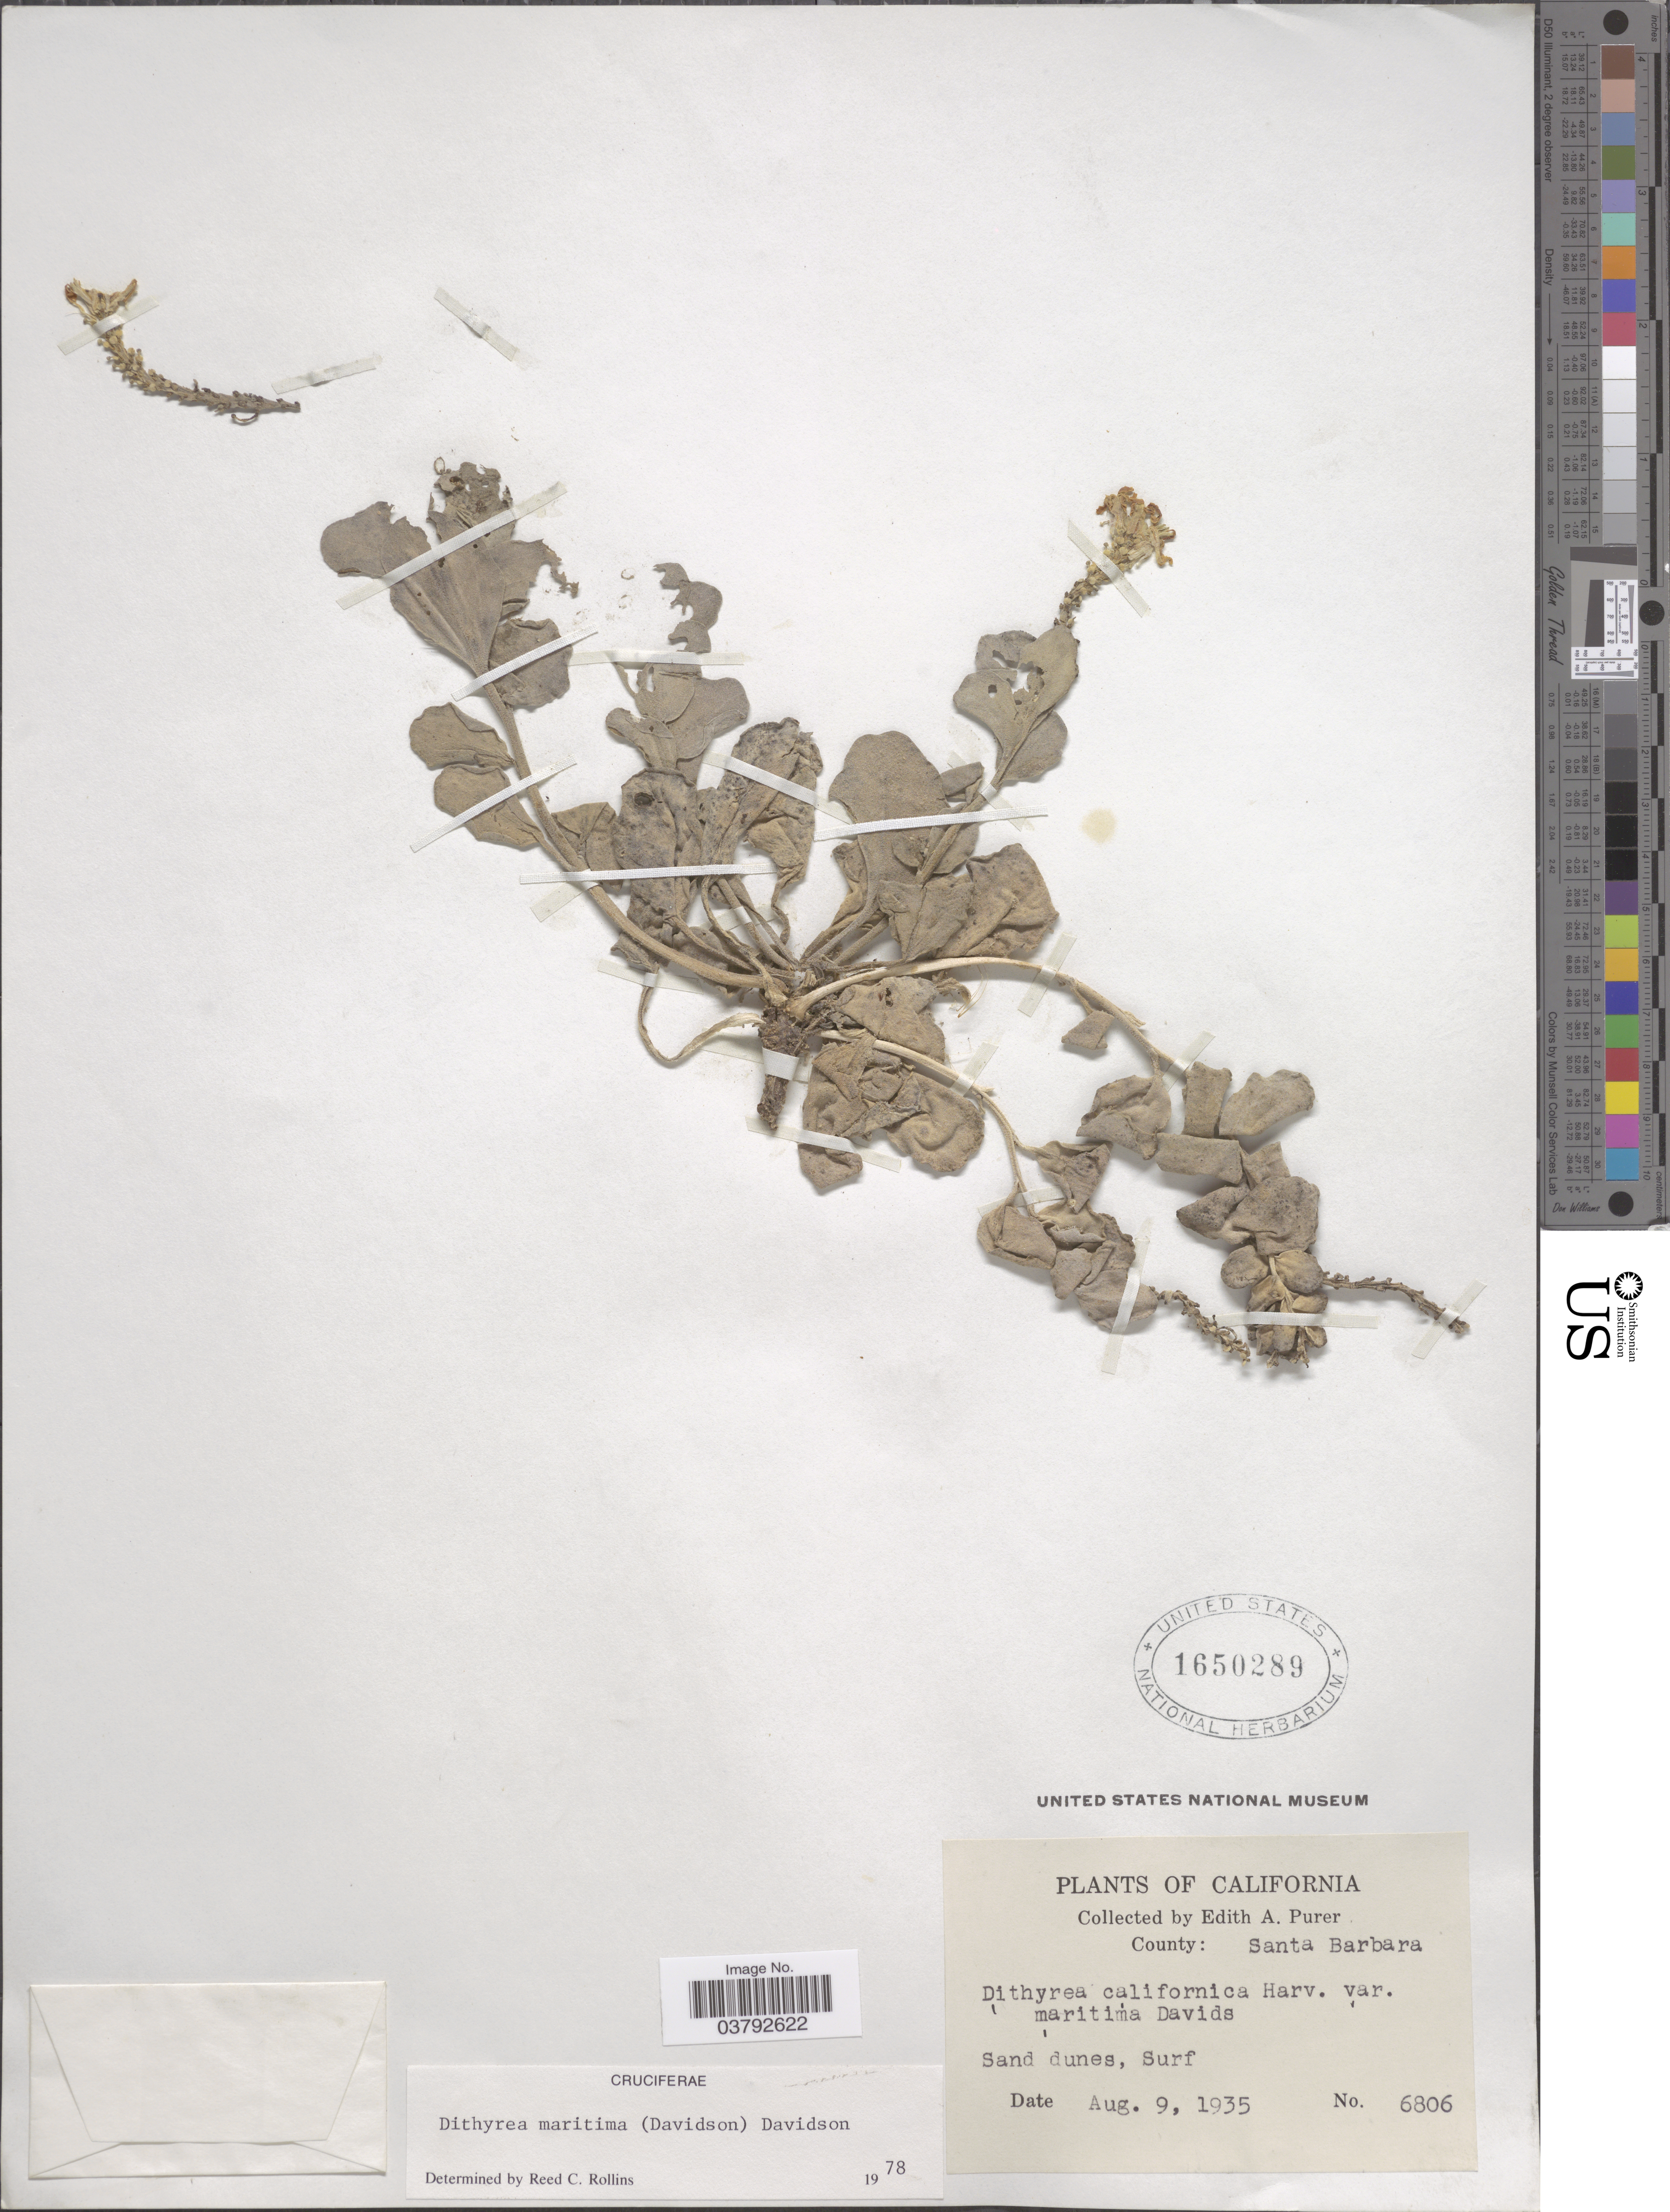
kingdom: Plantae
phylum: Tracheophyta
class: Magnoliopsida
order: Brassicales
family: Brassicaceae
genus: Dithyrea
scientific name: Dithyrea maritima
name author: Davidson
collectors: E. Purer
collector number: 6806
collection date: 1935-08-09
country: United States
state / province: California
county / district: Santa Barbara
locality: County: Santa Barbara. Sand dunes, Surf.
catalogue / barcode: US 1650289